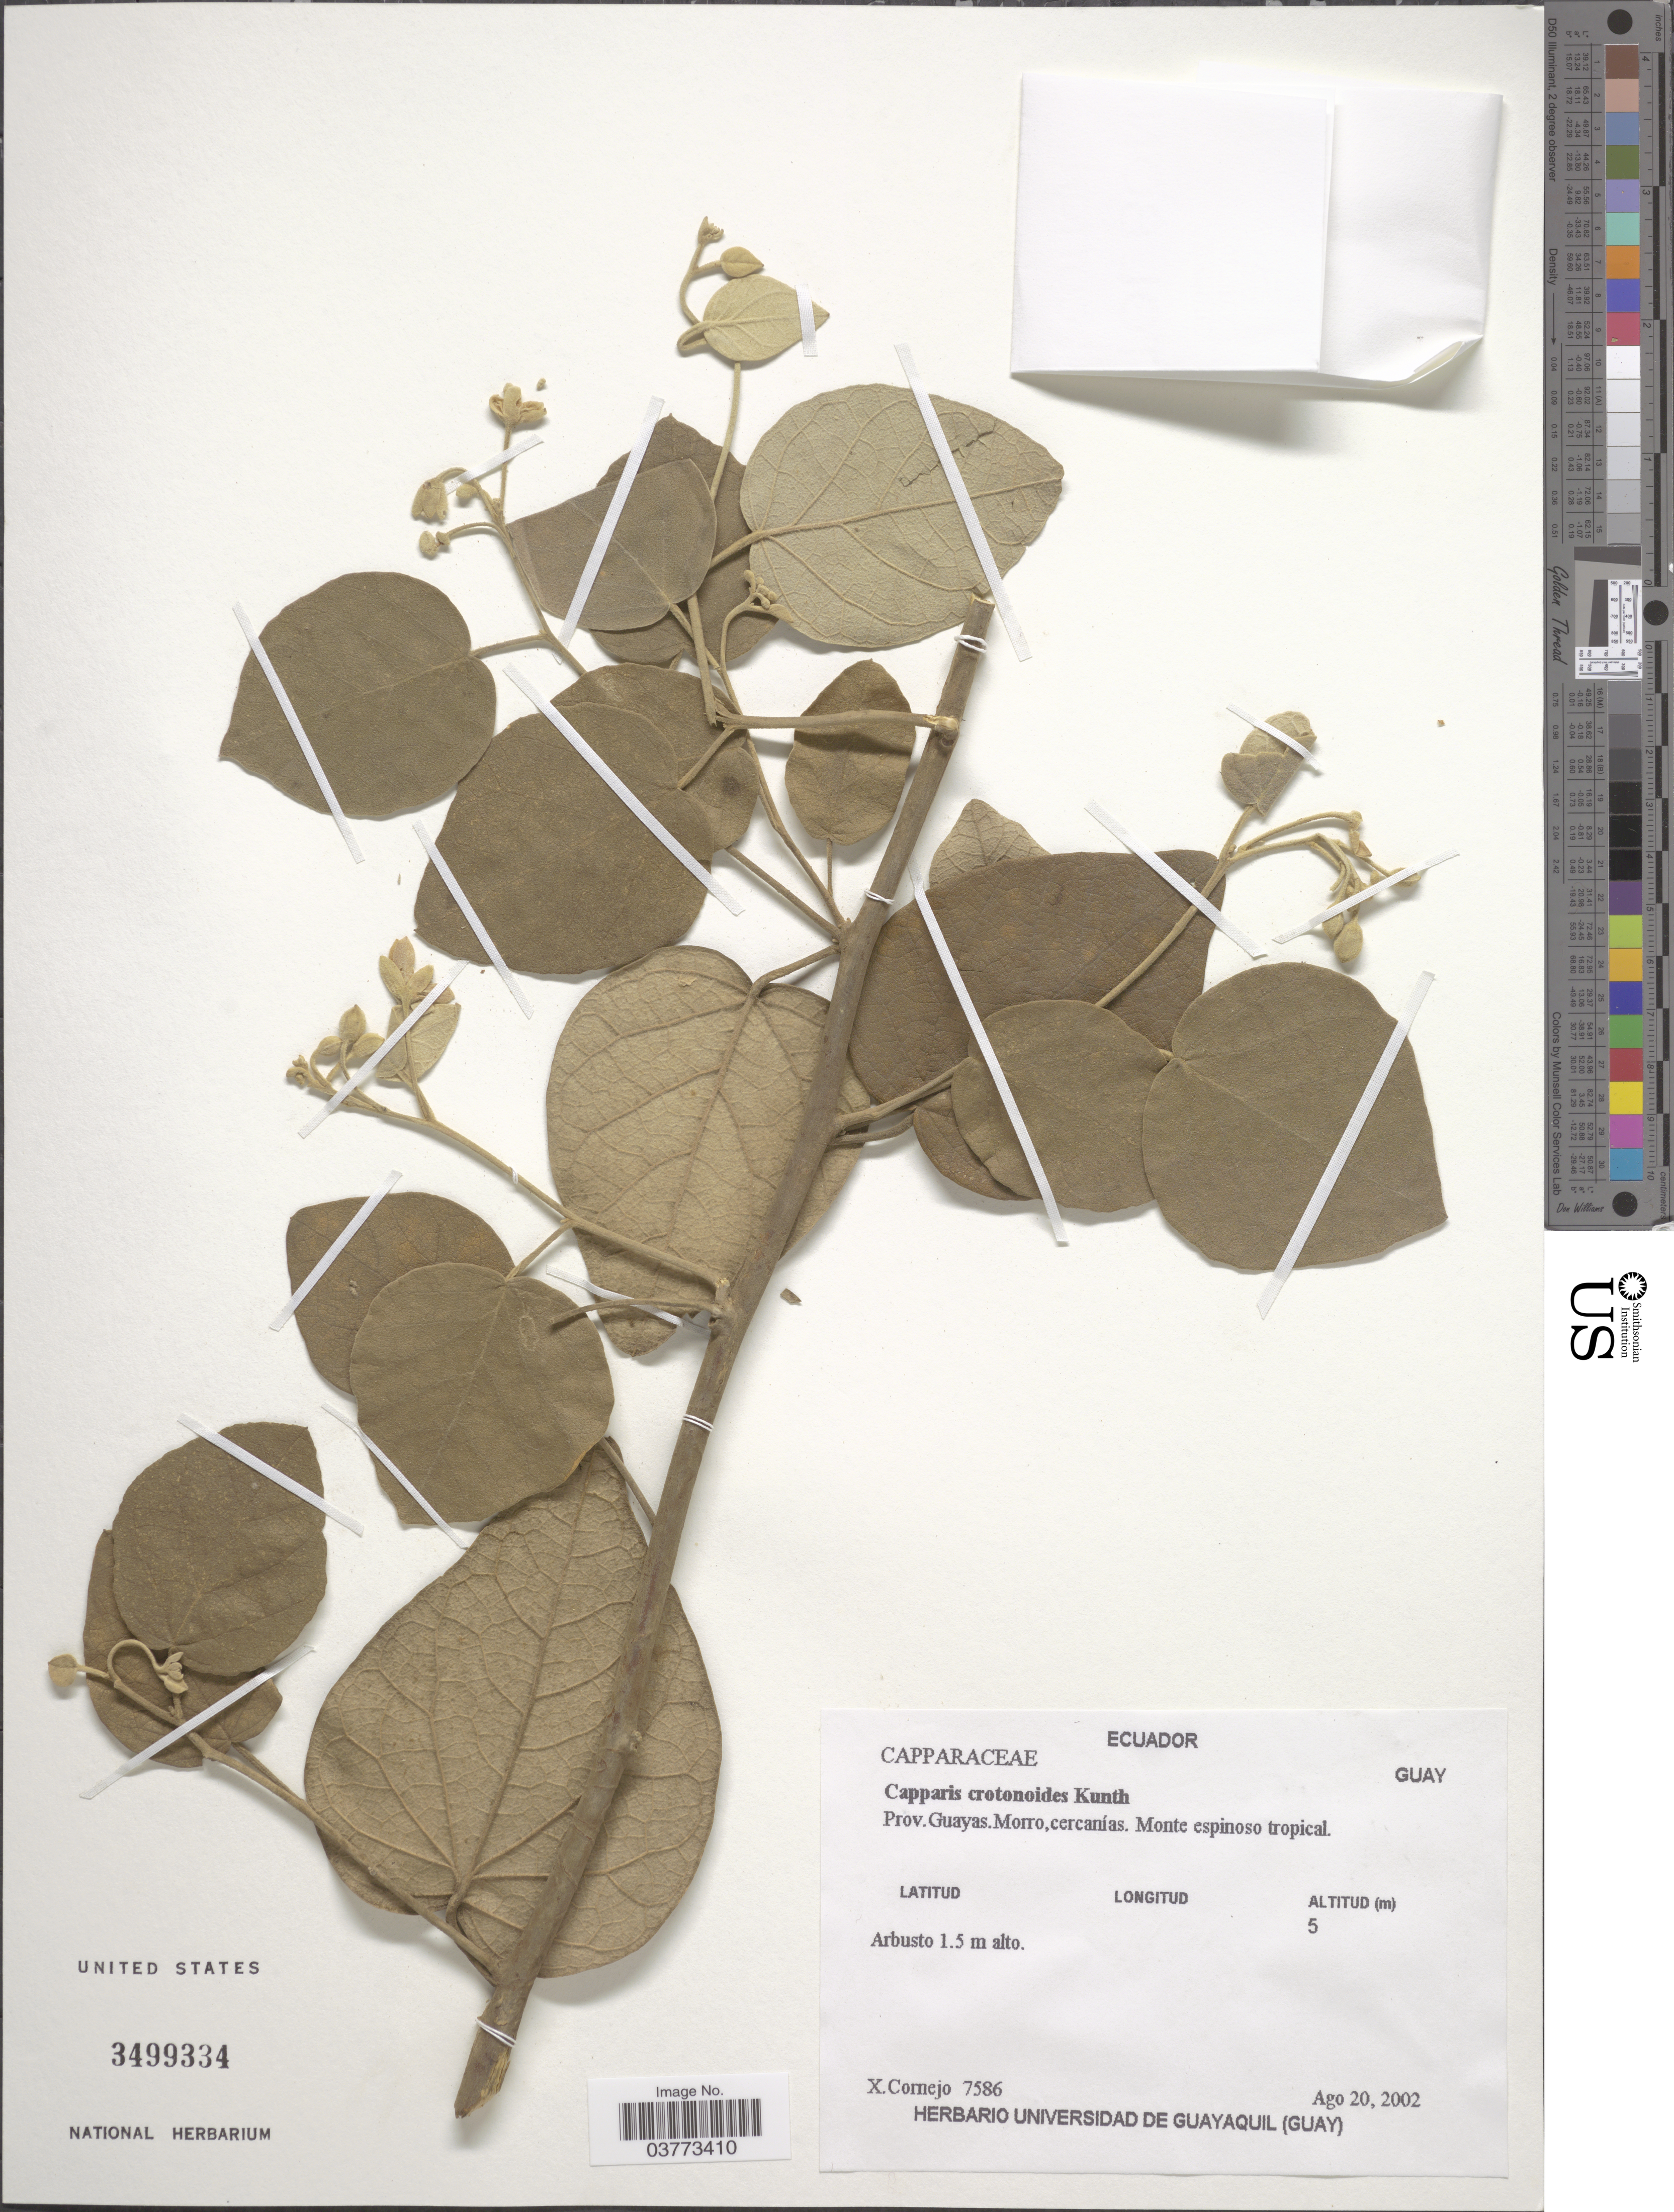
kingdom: Plantae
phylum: Tracheophyta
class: Magnoliopsida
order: Brassicales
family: Capparaceae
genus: Capparicordis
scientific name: Capparicordis crotonoides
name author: (Kunth) Iltis & Cornejo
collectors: X. F. Cornejo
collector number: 7586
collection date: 2002-08-20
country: Ecuador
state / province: Guayas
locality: Morro, cercanías. Monte espinoso tropical.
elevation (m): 5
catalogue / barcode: US 3499334